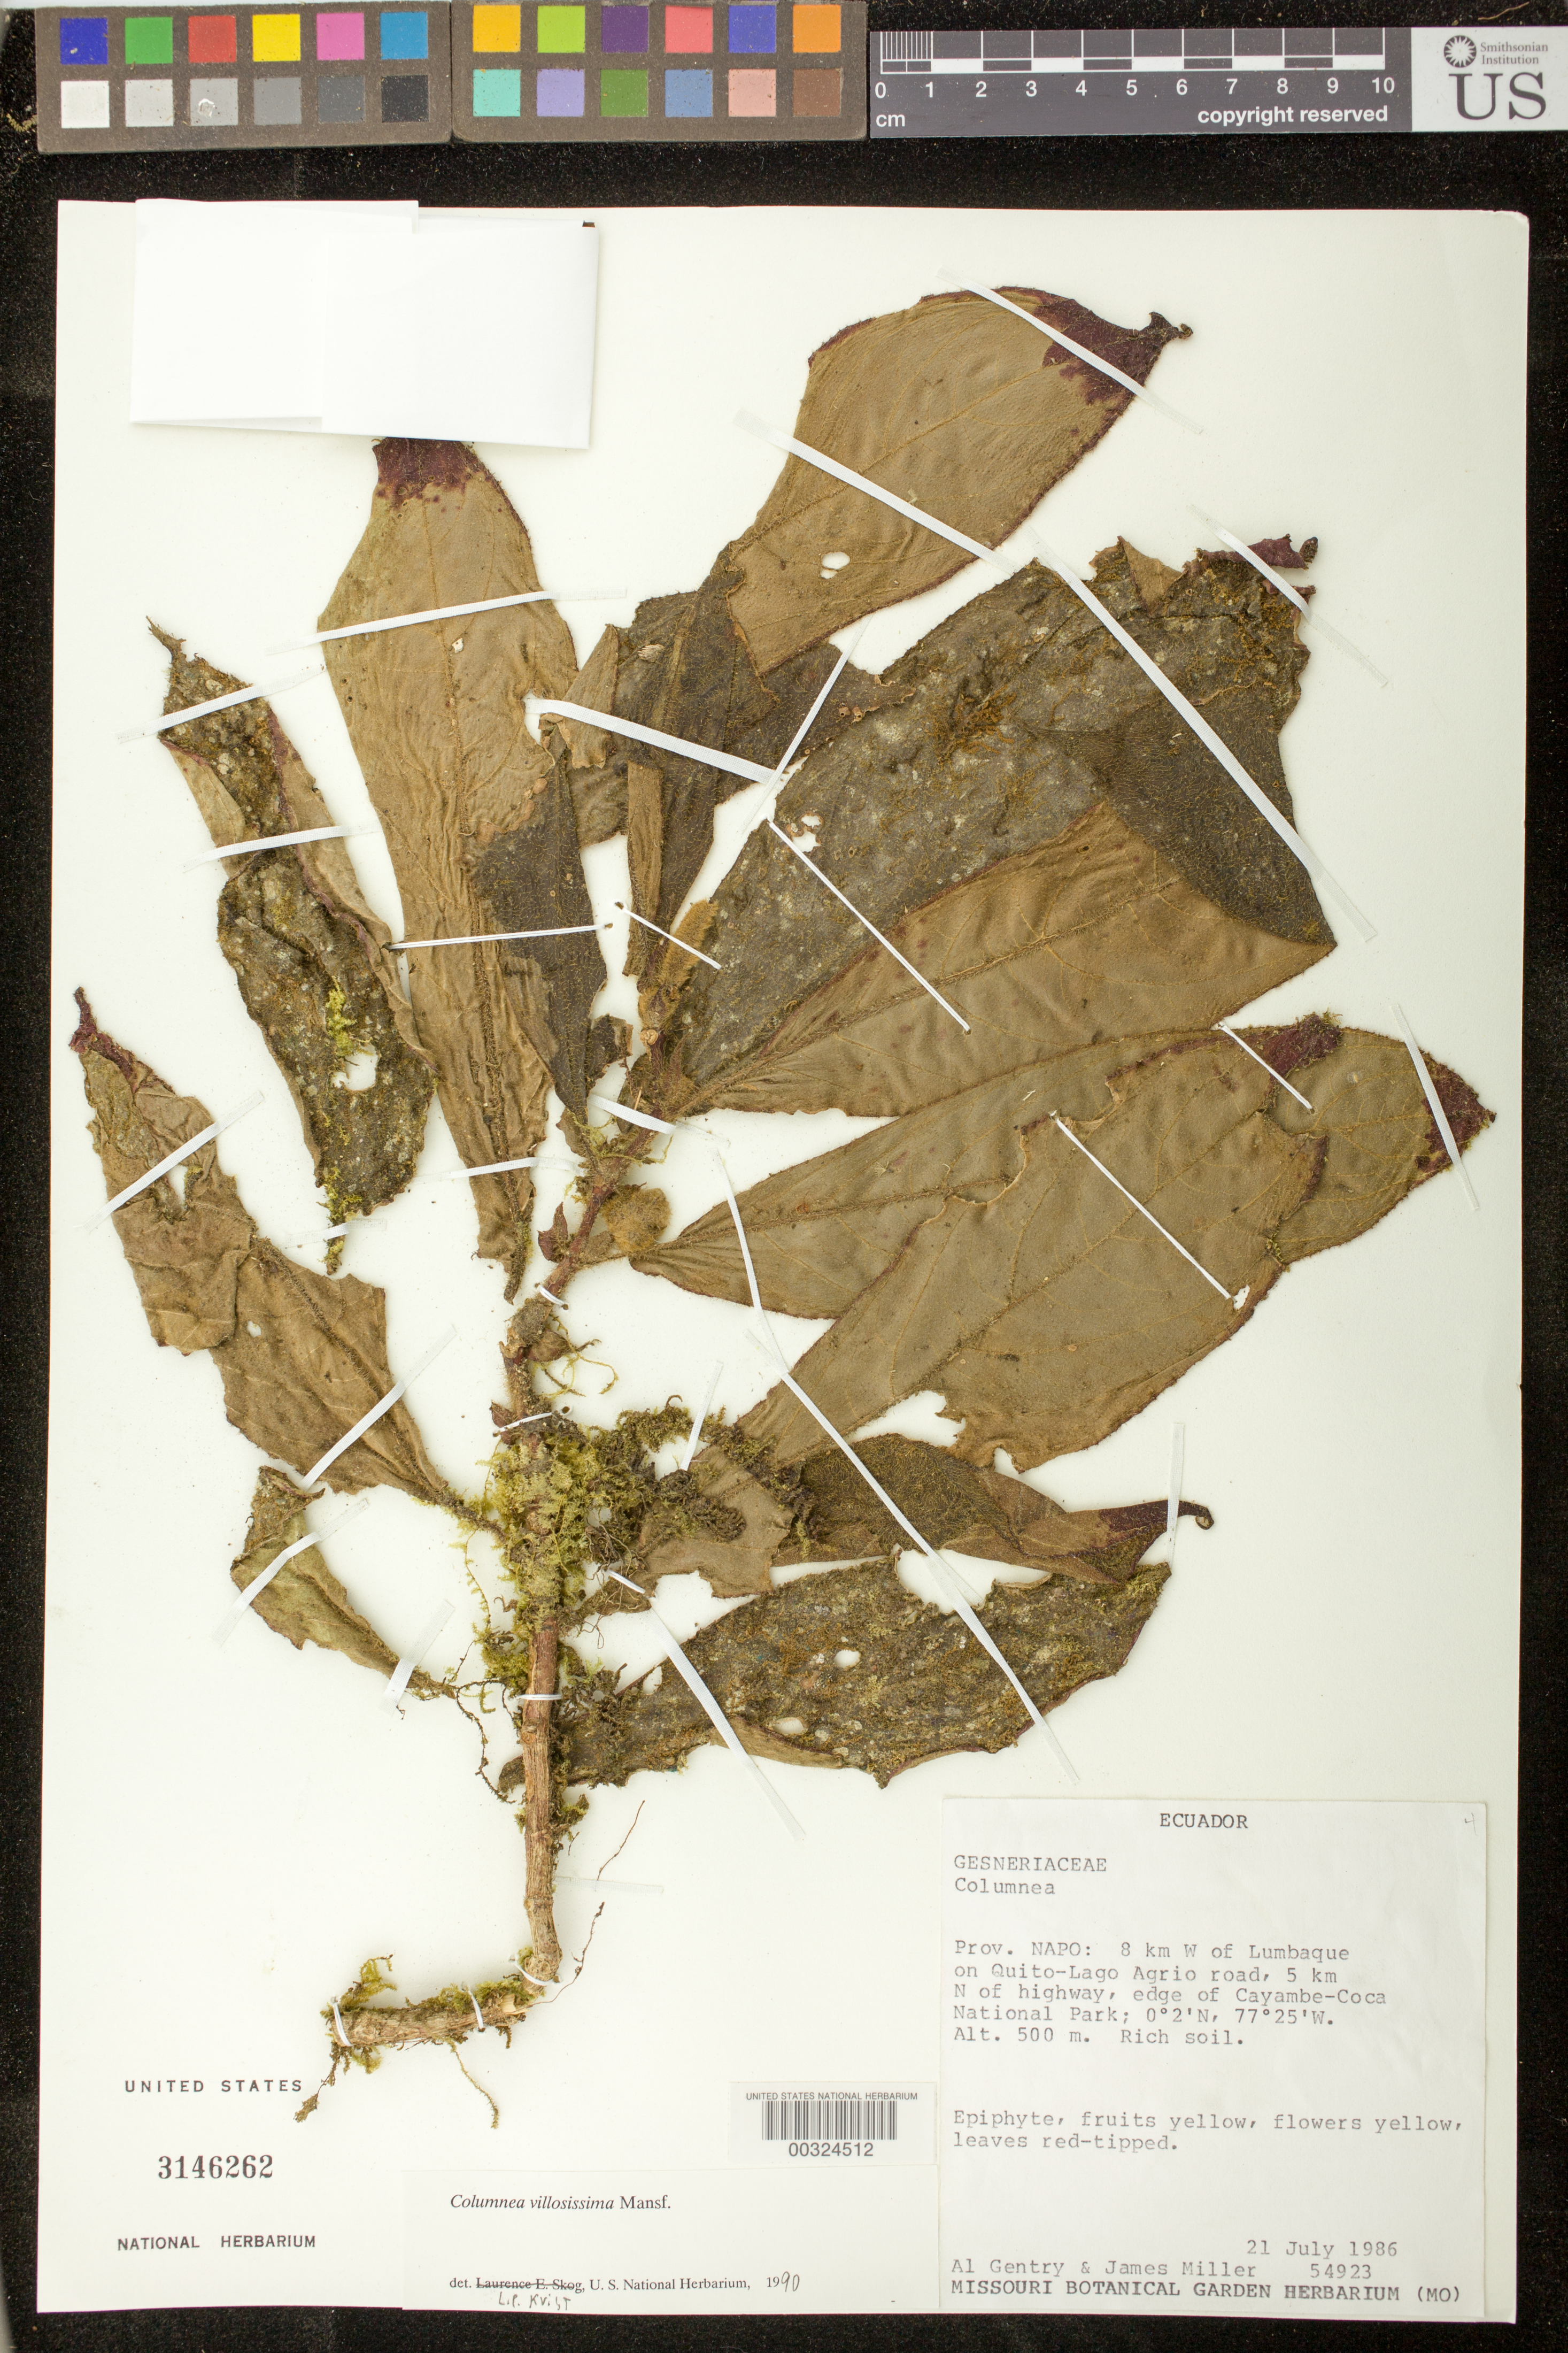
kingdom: Plantae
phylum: Tracheophyta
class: Magnoliopsida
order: Lamiales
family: Gesneriaceae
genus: Columnea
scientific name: Columnea villosissima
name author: Mansf.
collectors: A. H. Gentry & J. Miller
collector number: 54923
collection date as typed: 21 Jul 1986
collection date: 1986-07-21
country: Ecuador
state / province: Sucumbíos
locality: Napo.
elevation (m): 500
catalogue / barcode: US 3146262